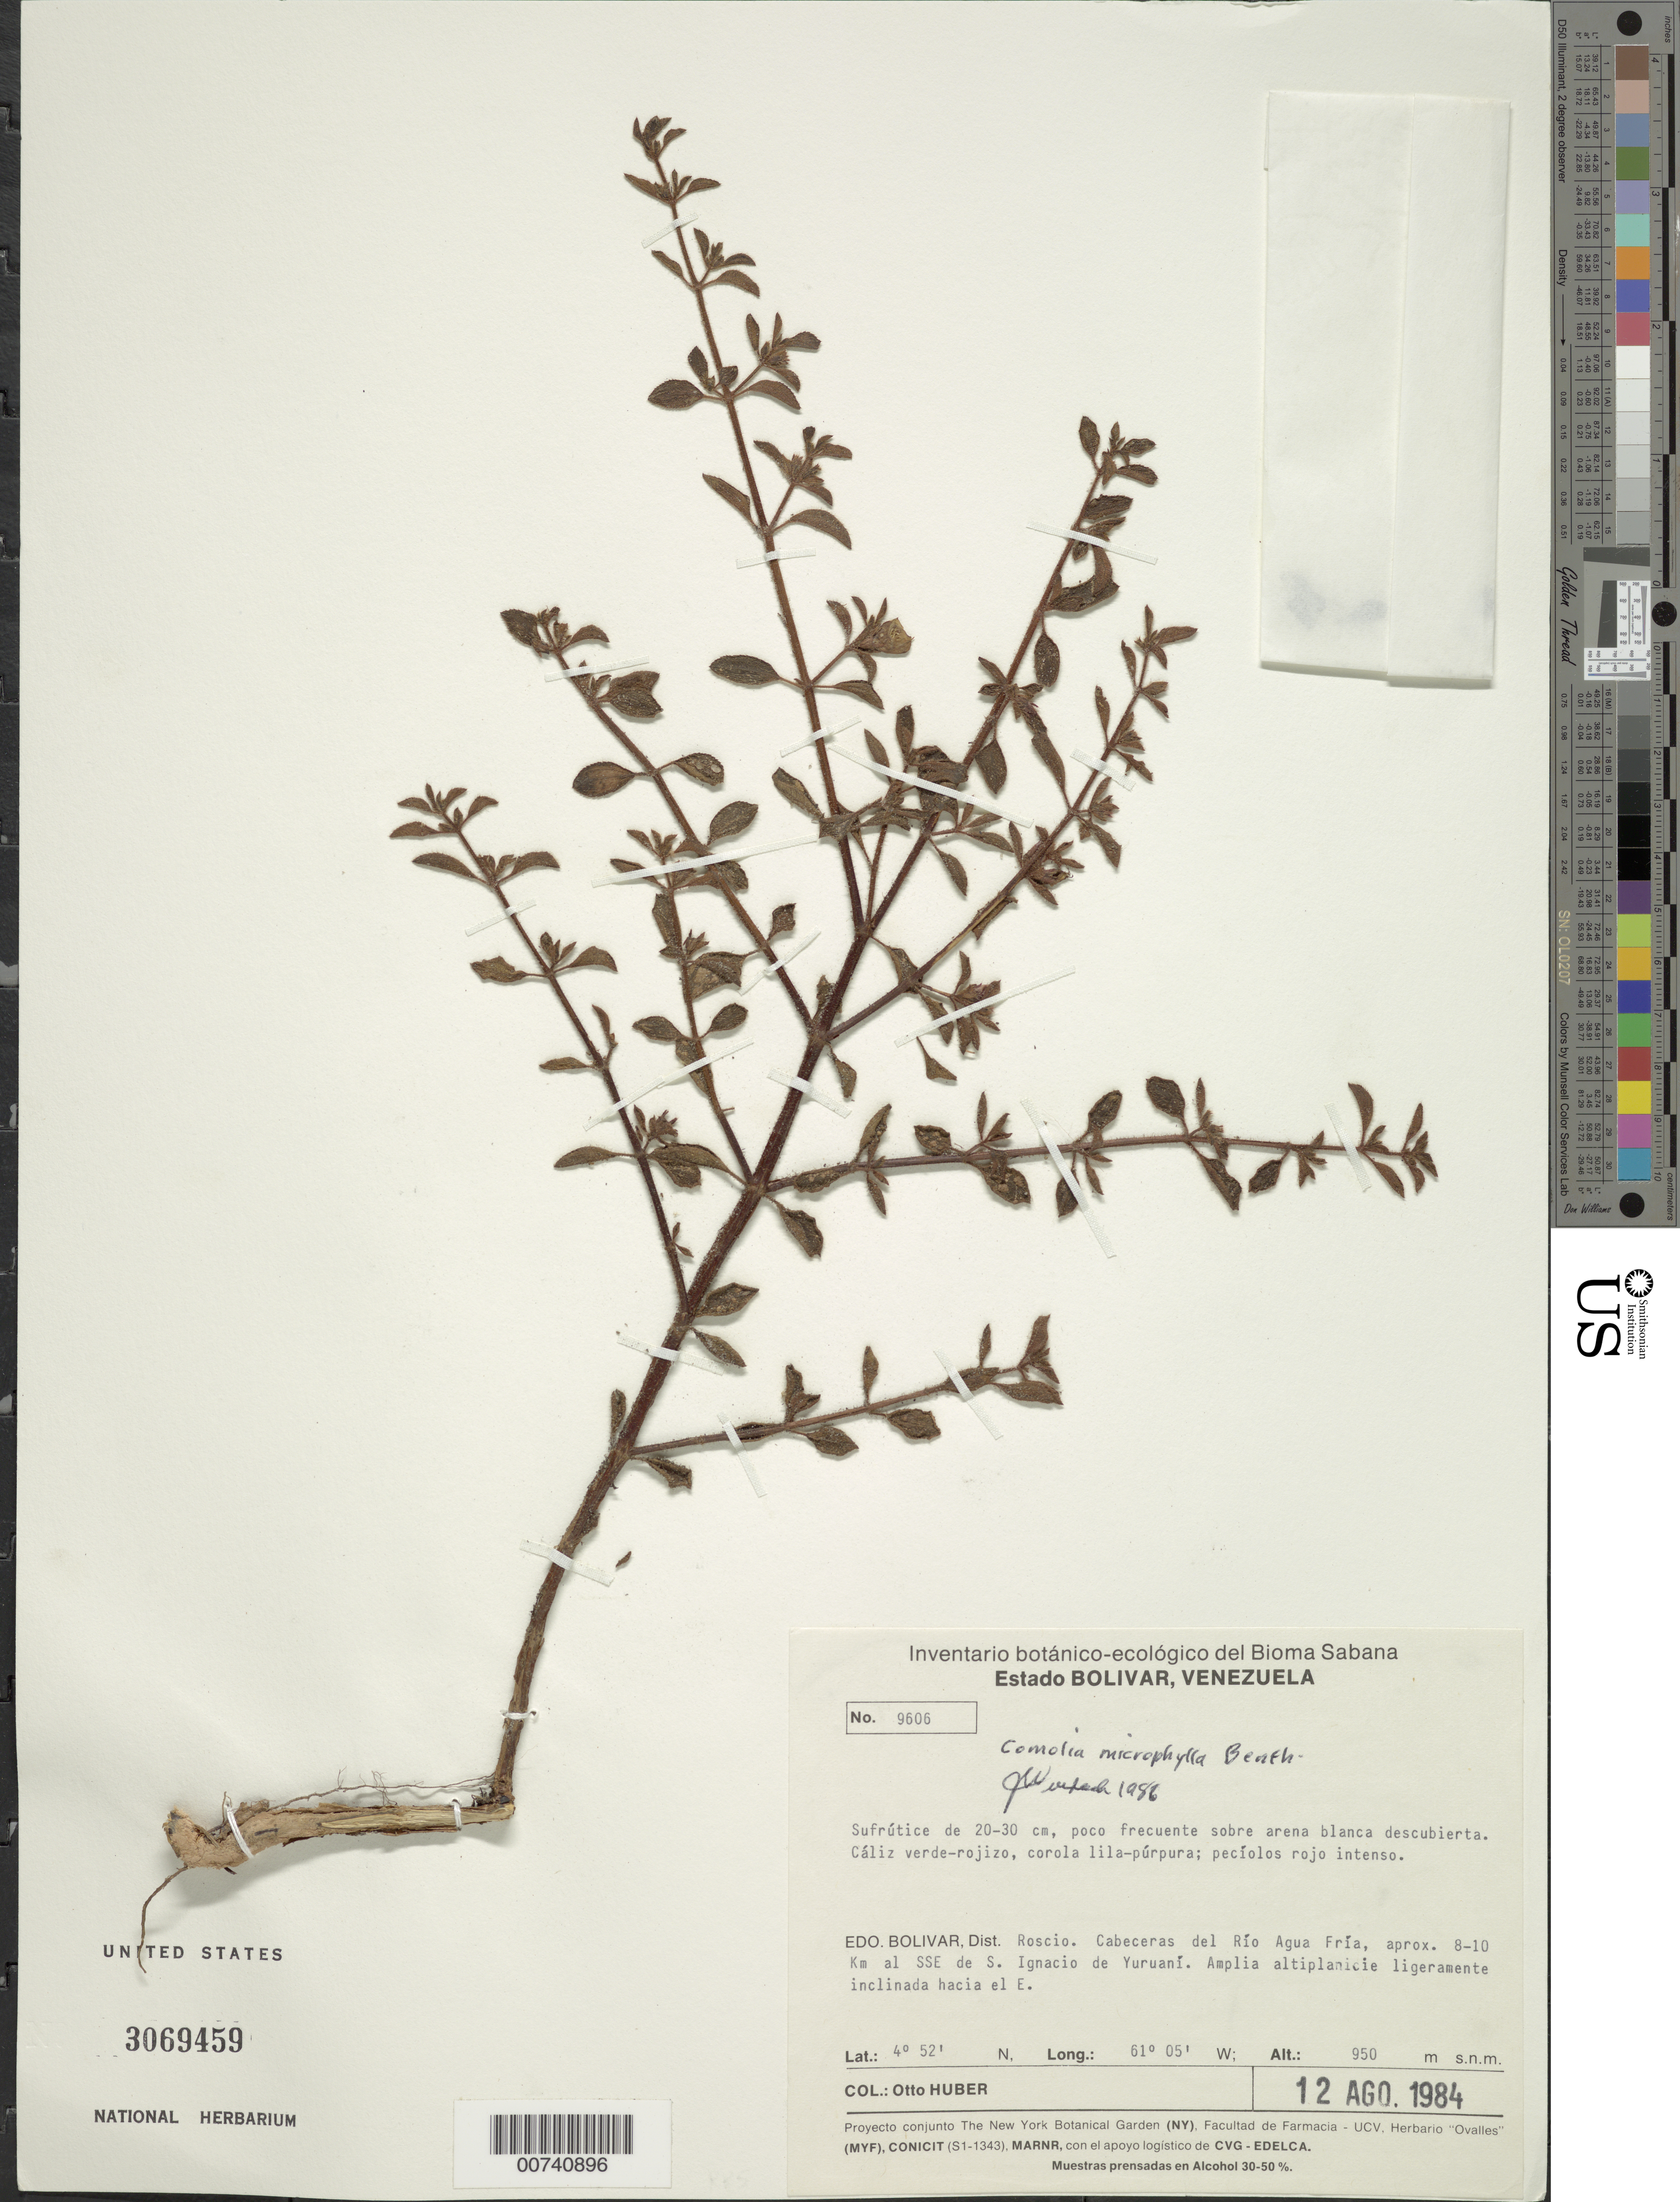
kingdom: Plantae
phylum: Tracheophyta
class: Magnoliopsida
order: Myrtales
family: Melastomataceae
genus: Comolia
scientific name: Comolia microphylla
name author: Benth.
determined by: Wurdack, John J., (US), US (UNITED STATES)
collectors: O. Huber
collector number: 9606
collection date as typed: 12-Aug-84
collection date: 1984-08-12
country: Venezuela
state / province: Bolívar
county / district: Roscio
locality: Río Agua Fria, 8-10 km SSE of San Ignacio de Yuruani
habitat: Bare white sand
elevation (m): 950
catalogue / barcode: US 3069459